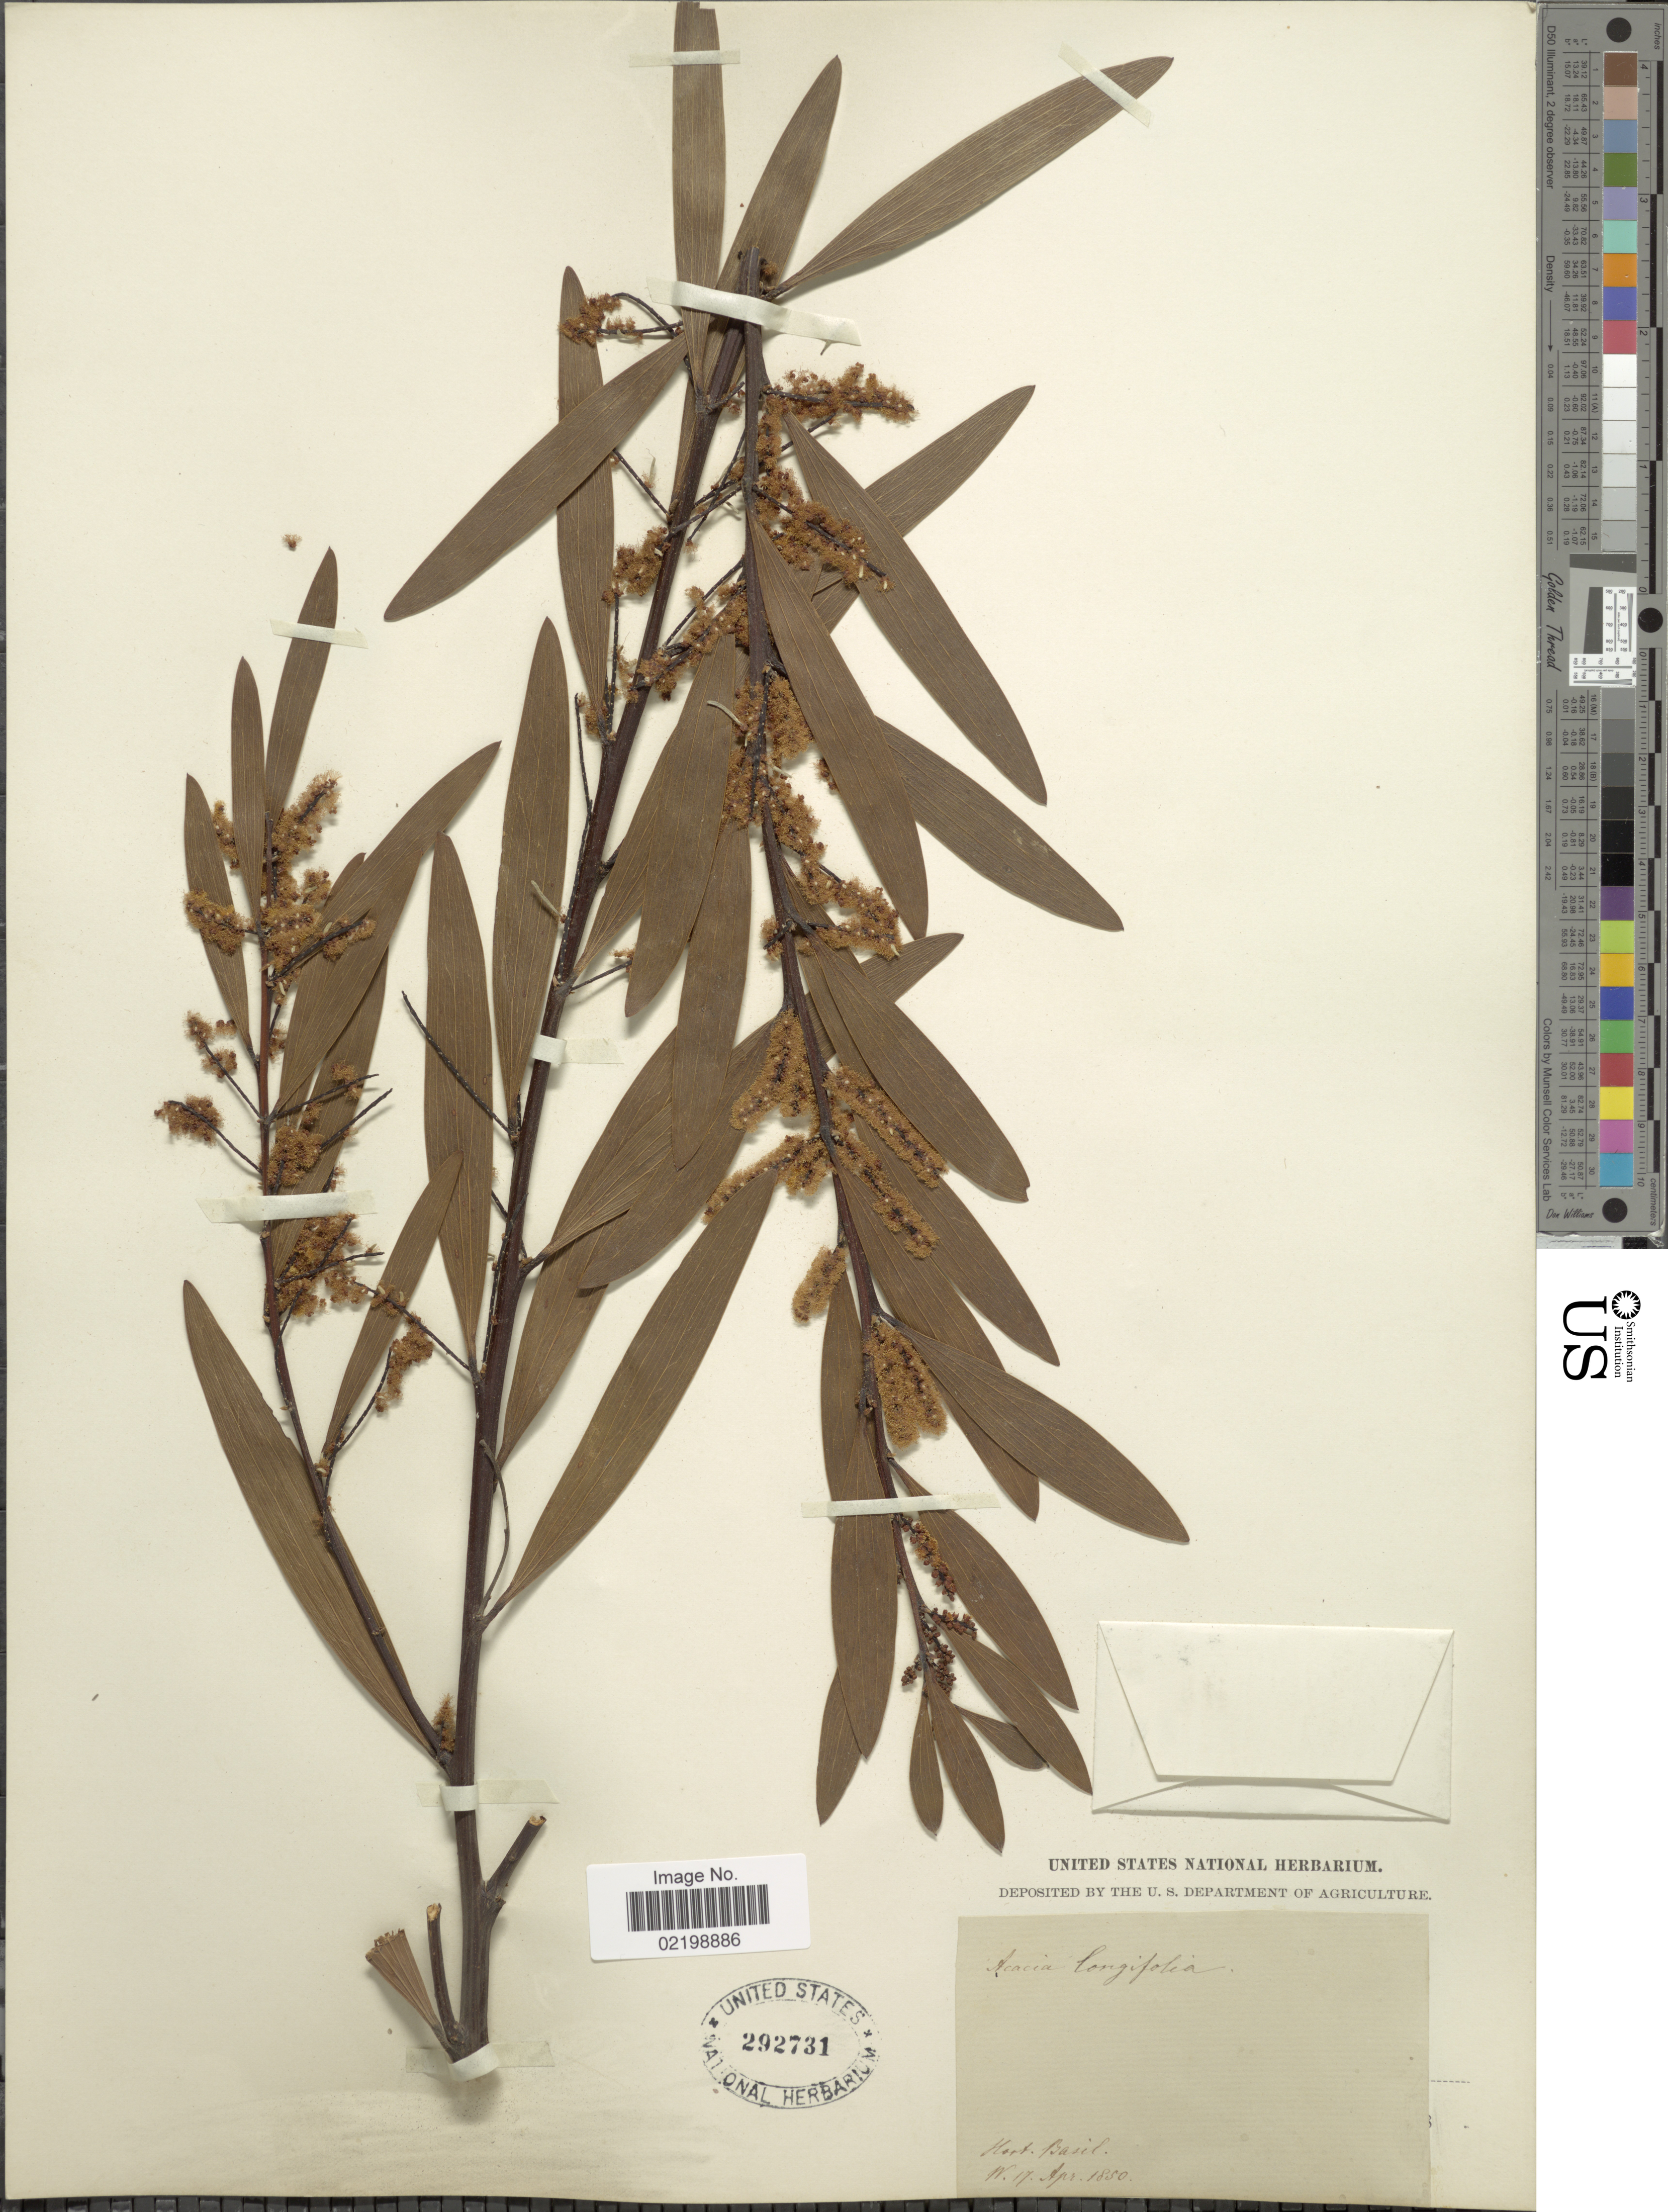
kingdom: Plantae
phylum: Tracheophyta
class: Magnoliopsida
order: Fabales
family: Fabaceae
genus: Acacia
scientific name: Acacia longifolia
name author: (Andrews) Willd.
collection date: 1850-04-17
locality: Hort, Basil [interpreted]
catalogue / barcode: US 292731